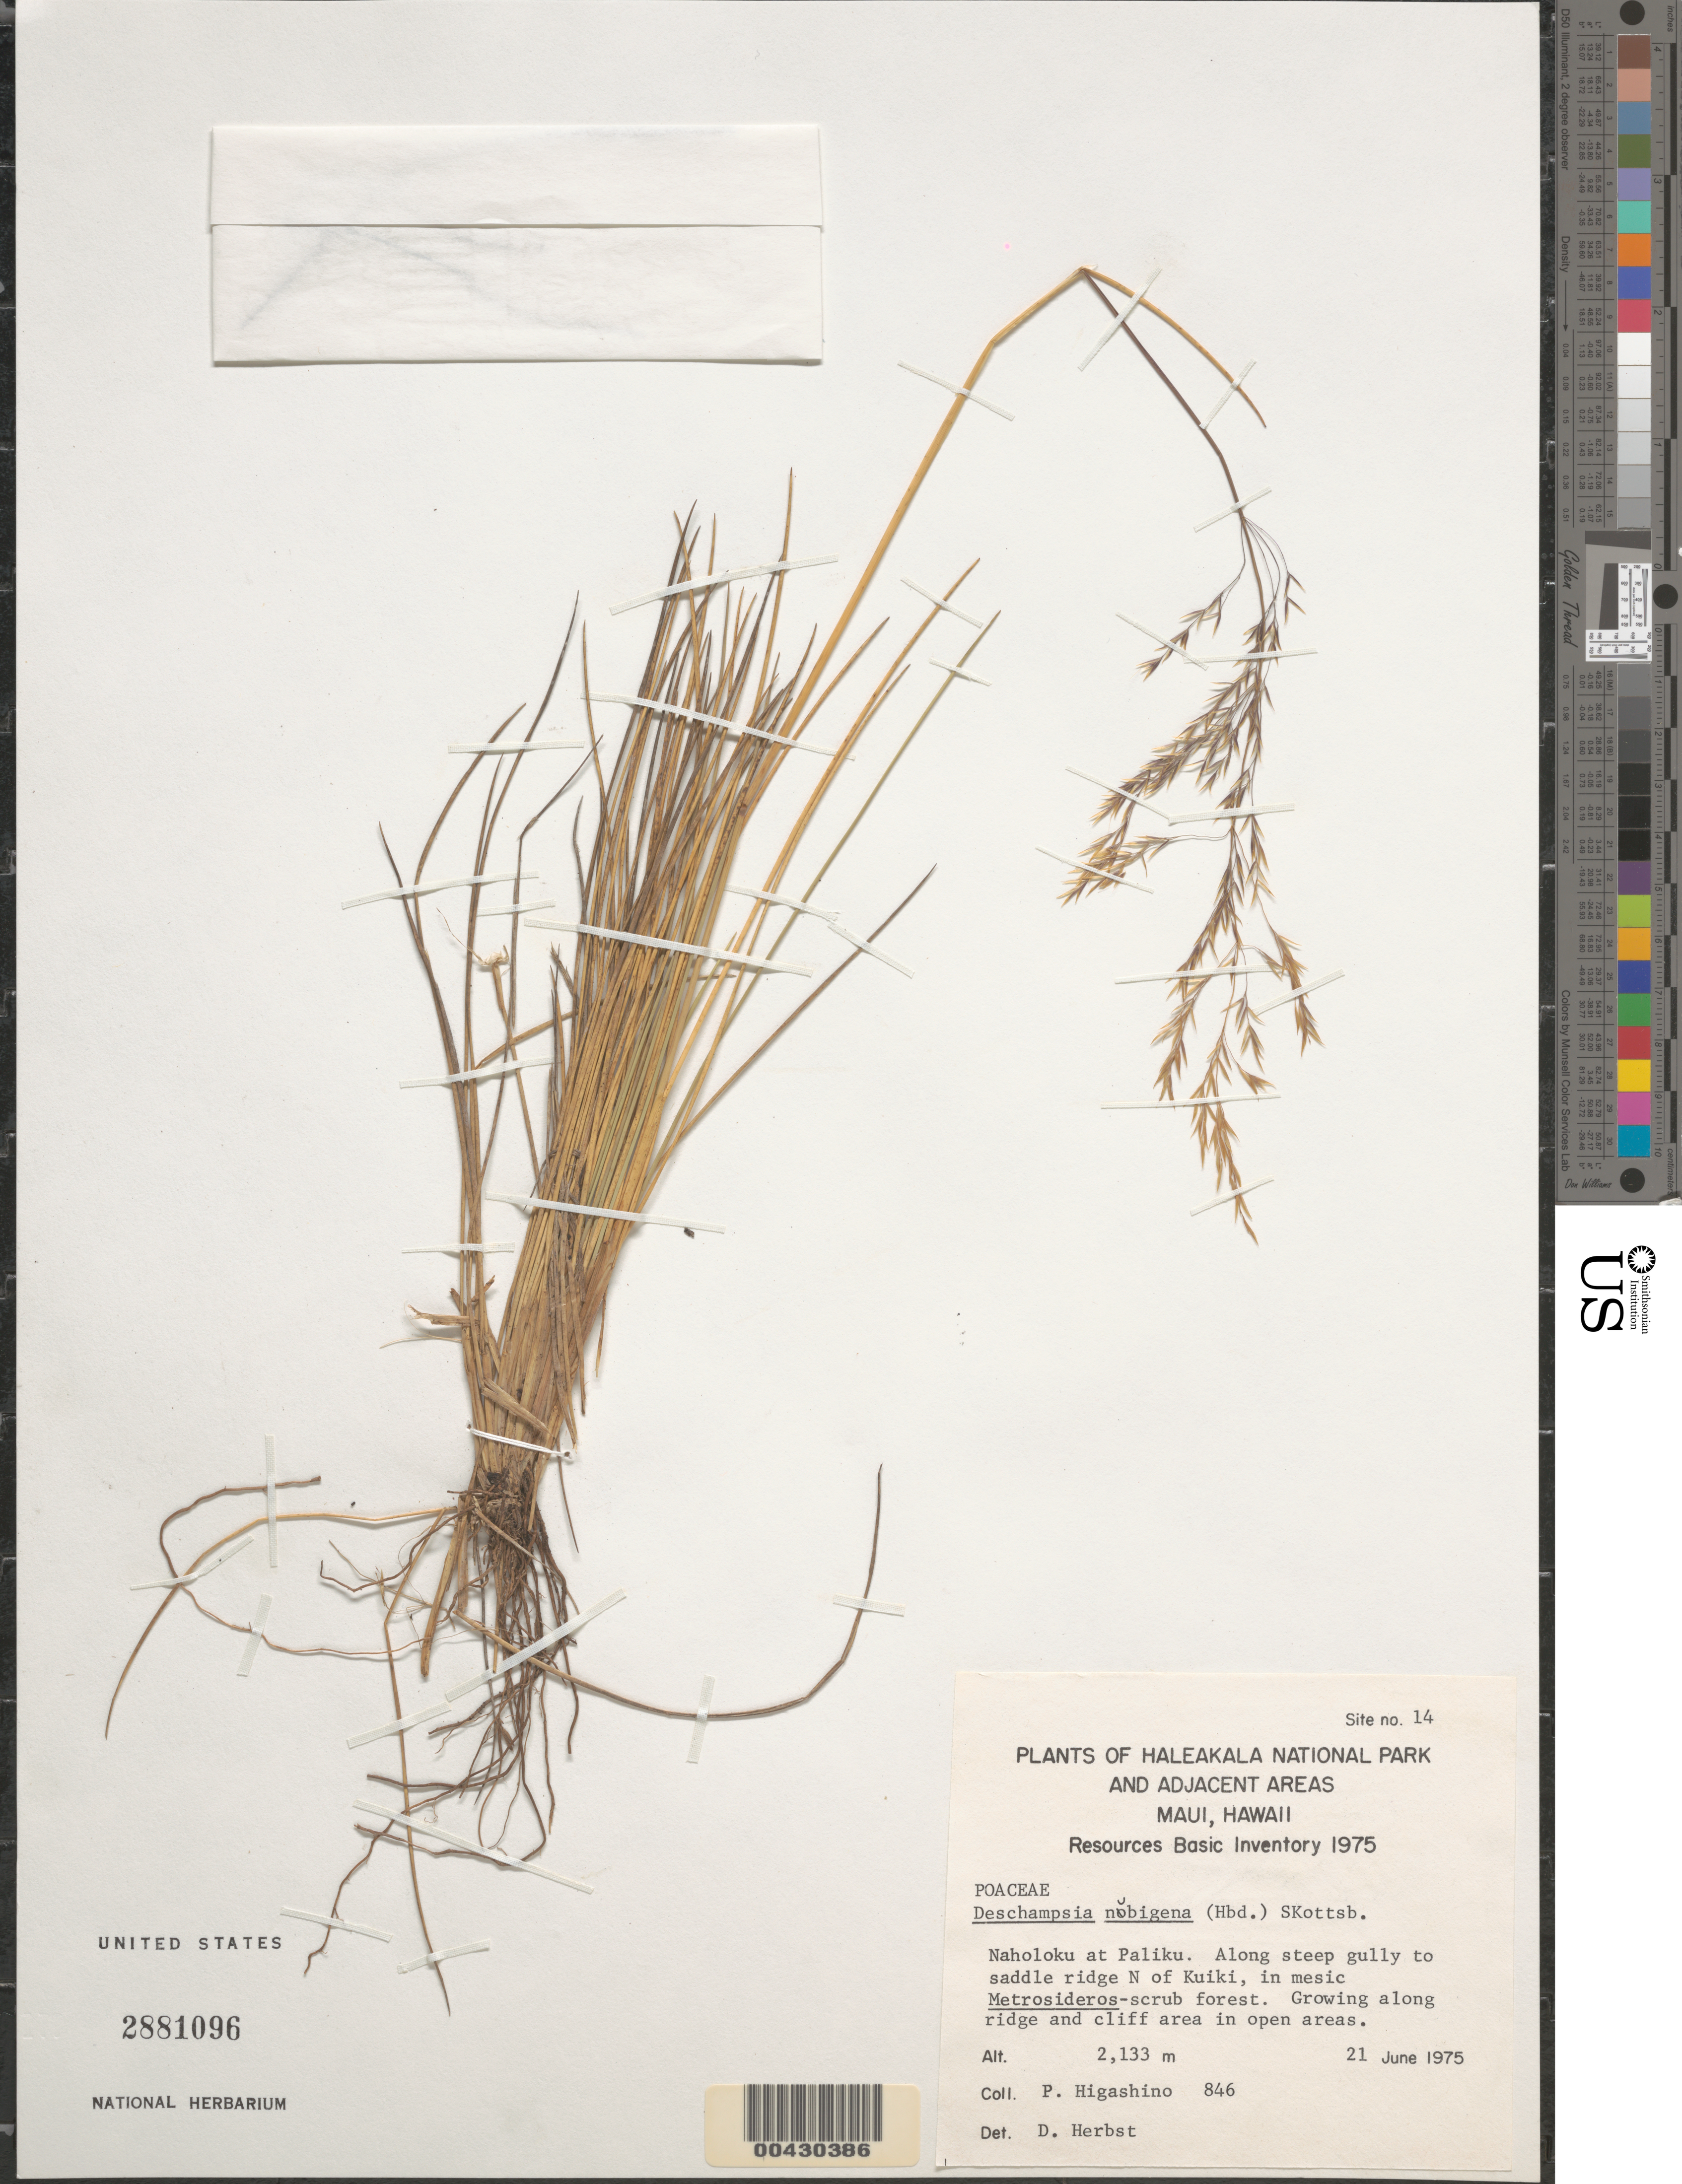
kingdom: Plantae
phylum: Tracheophyta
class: Liliopsida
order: Poales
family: Poaceae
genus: Deschampsia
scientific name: Deschampsia nubigena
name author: Hillebr.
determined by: Herbst, D. R.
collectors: P. Higashino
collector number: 846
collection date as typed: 21 Jun 1975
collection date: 1975-06-21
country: United States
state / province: Hawaii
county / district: Maui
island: Maui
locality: Naholoku at Paliku, along steep gully to saddle ridge N of Kuiki, Haleakala National Park and adjacent areas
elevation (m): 2133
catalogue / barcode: US 2881096